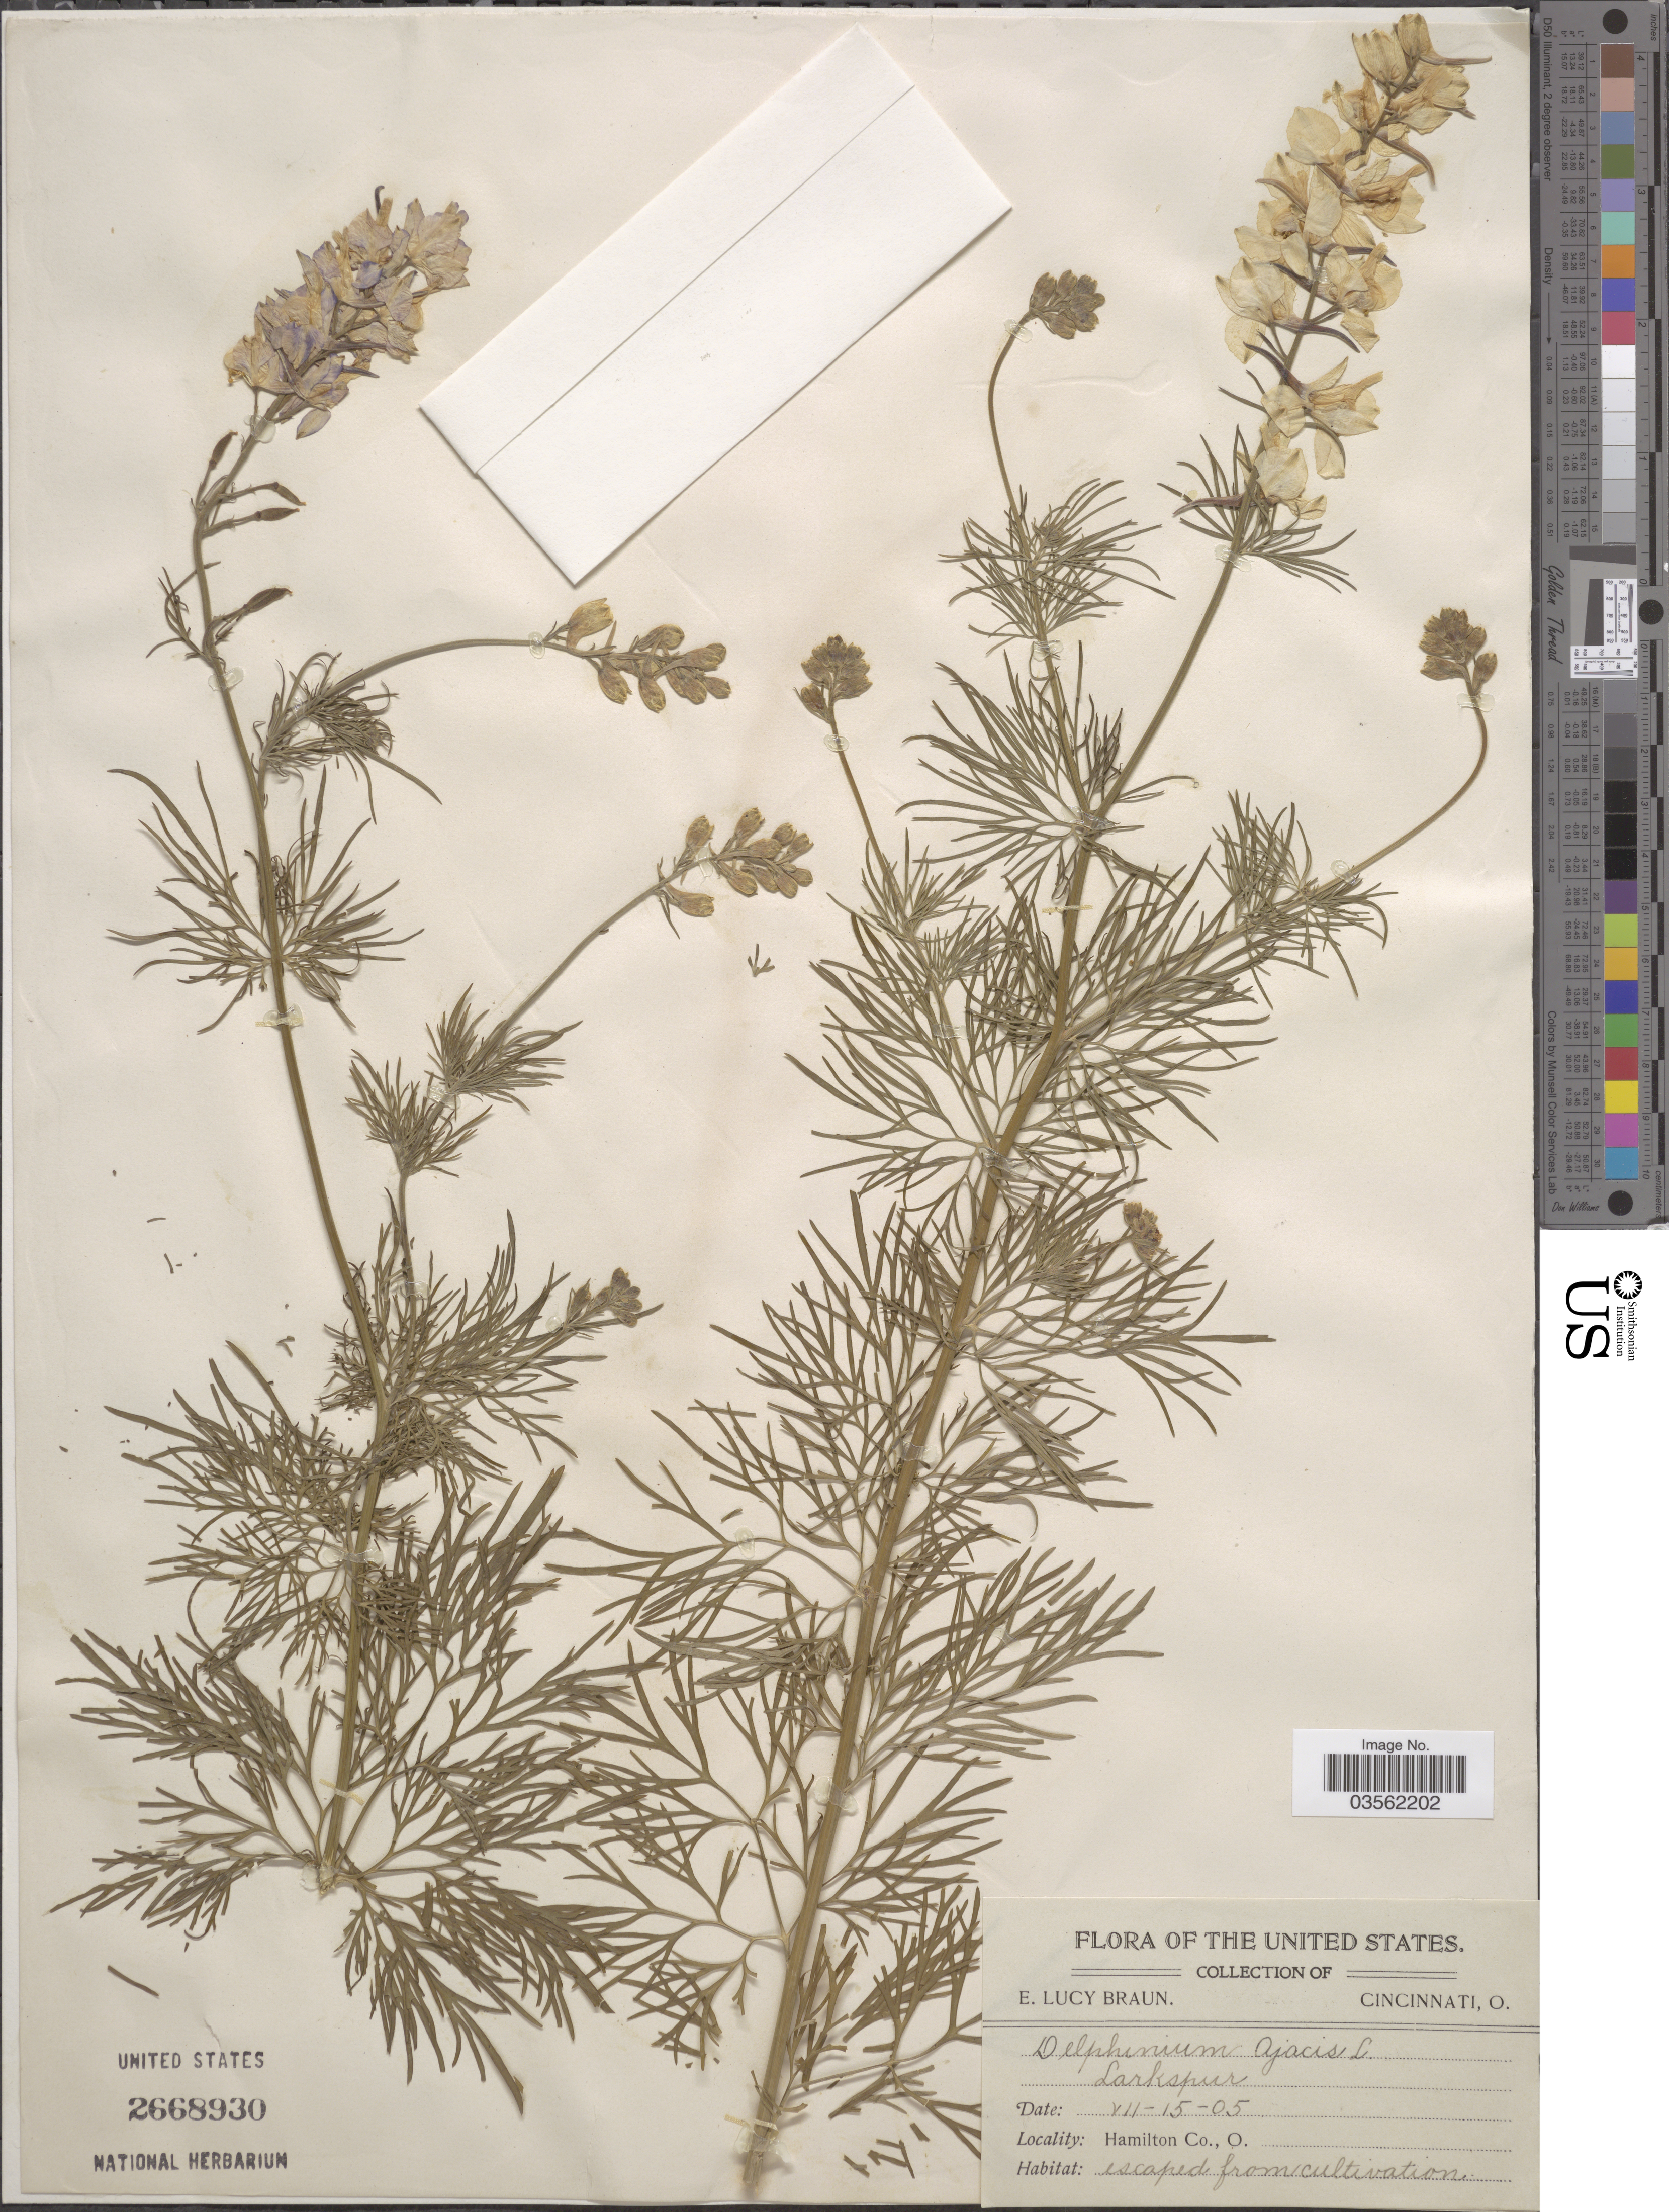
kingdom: Plantae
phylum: Tracheophyta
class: Magnoliopsida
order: Ranunculales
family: Ranunculaceae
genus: Delphinium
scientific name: Delphinium ajacis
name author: L.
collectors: E. L. Braun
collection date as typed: Transcribed d/m/y: 15/7/5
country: United States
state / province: Ohio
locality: Hamilton Co.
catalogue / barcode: US 2668930